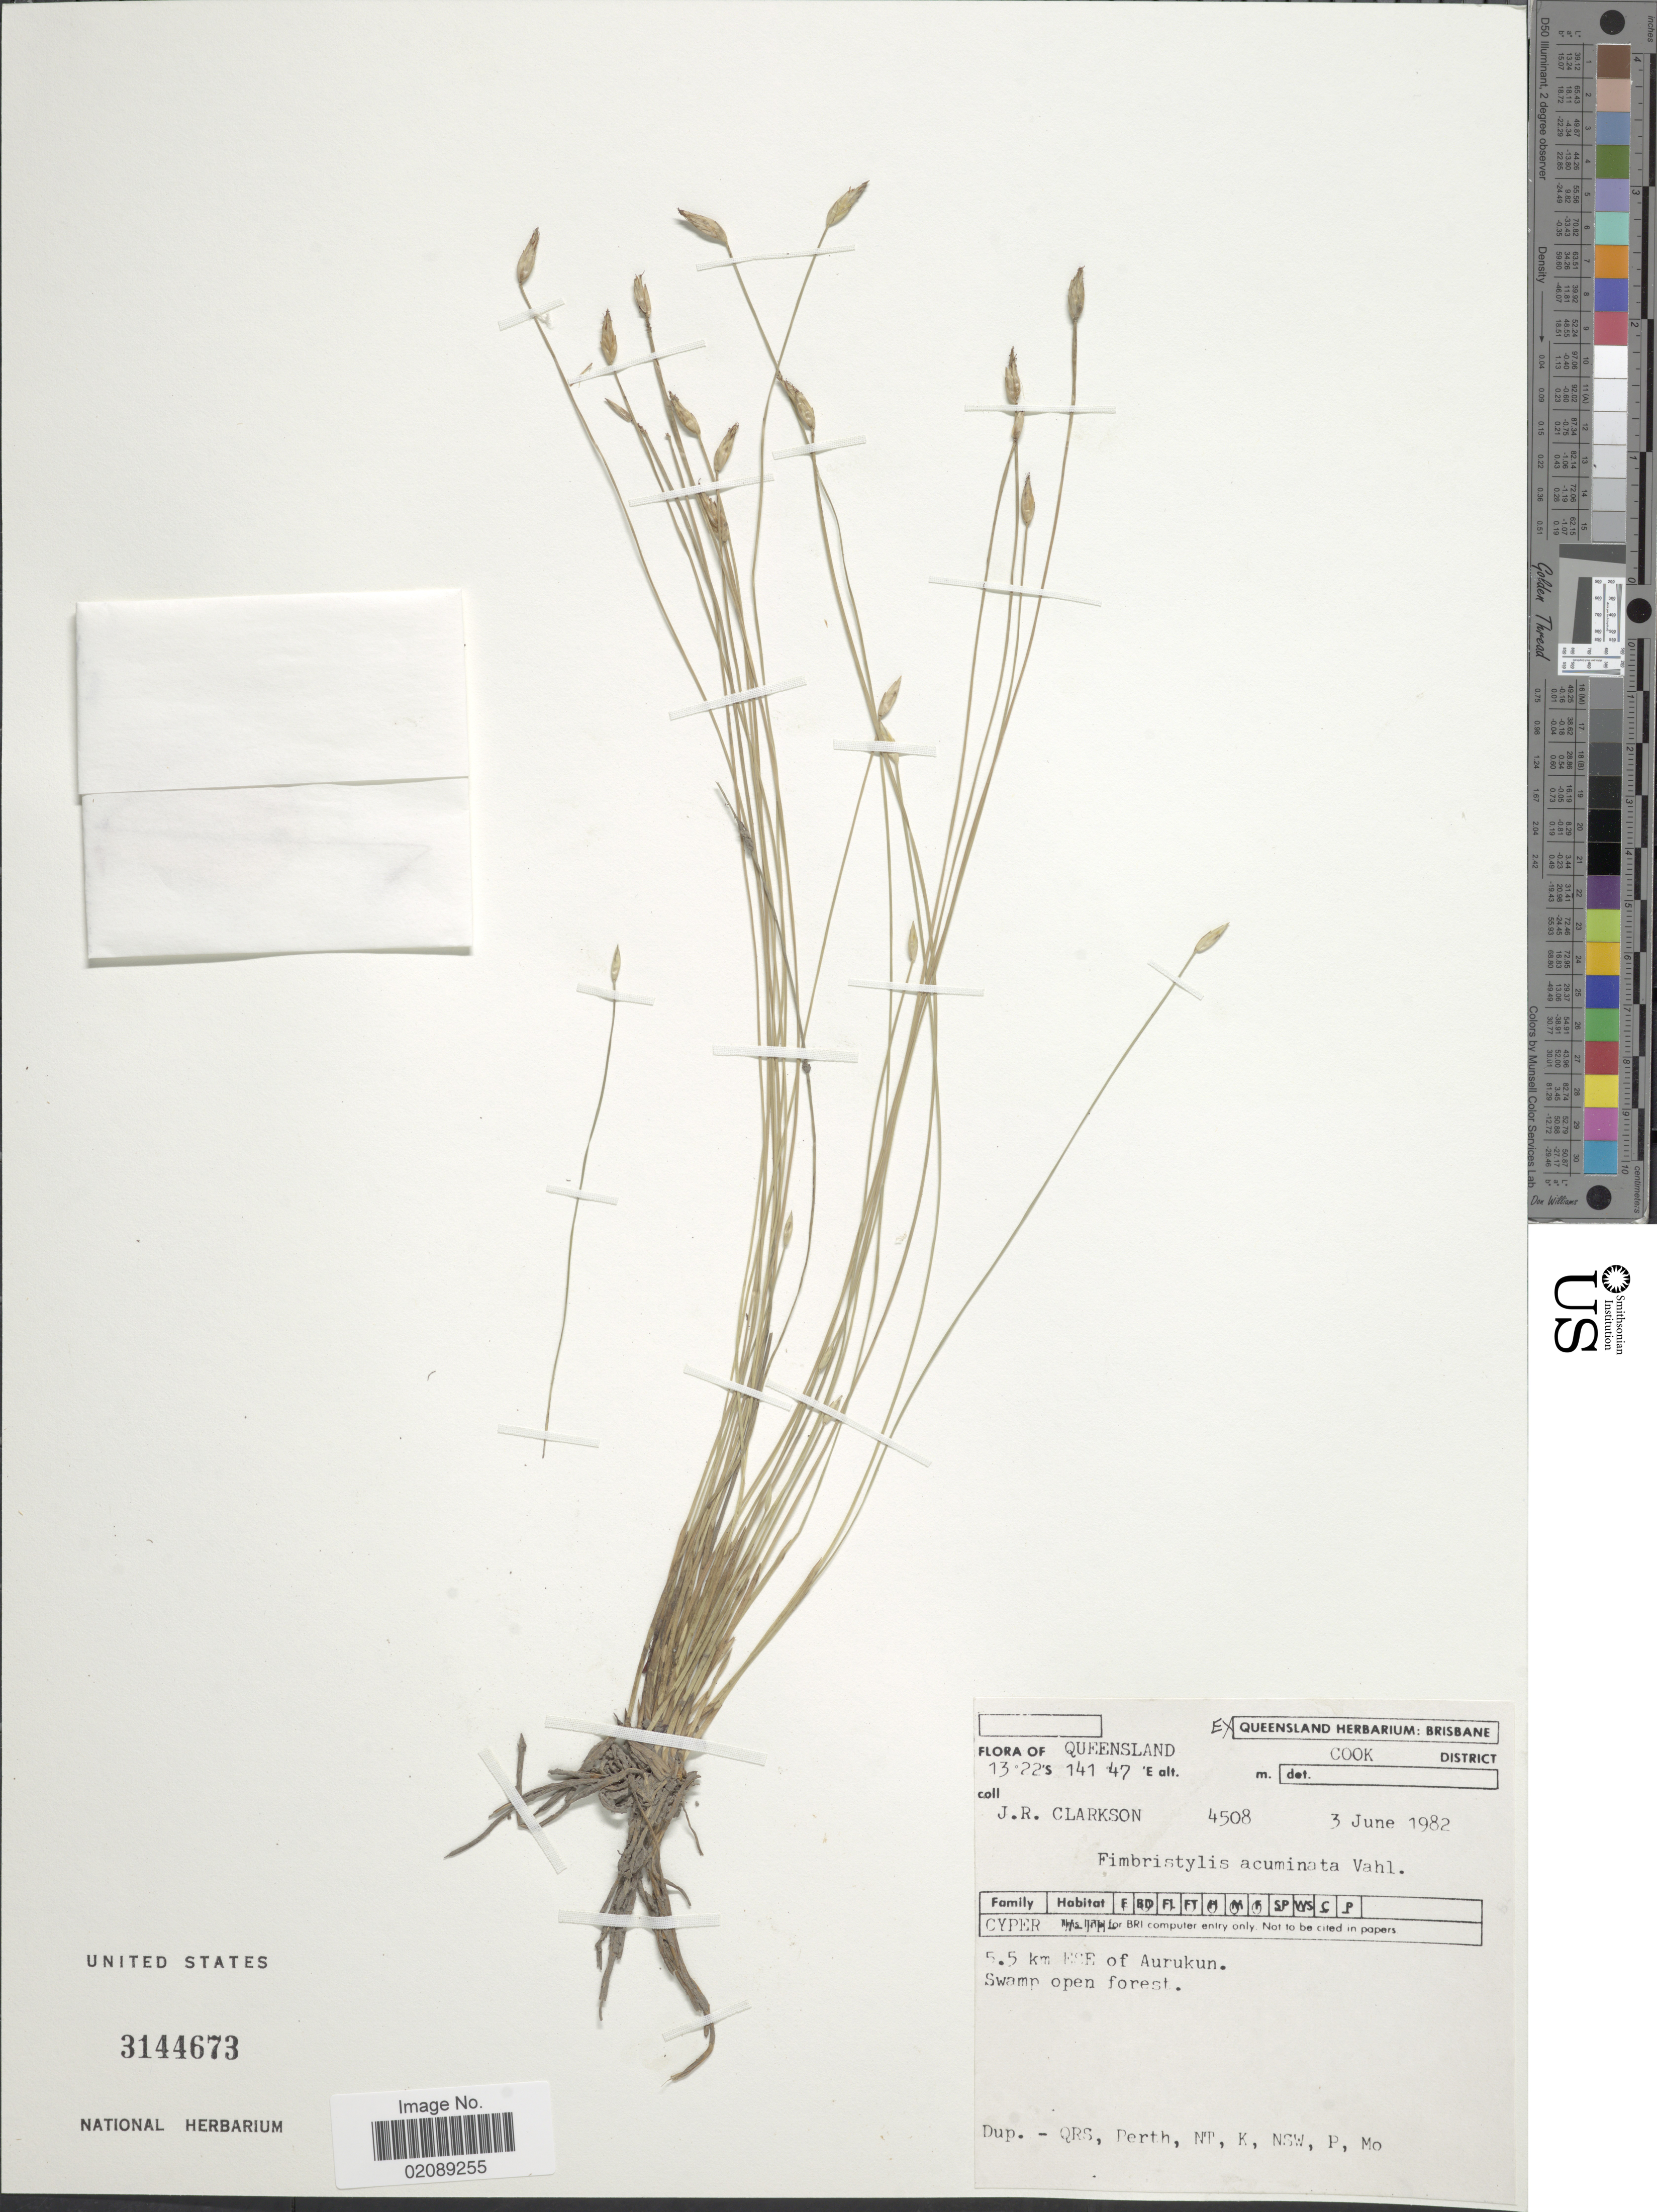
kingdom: Plantae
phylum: Tracheophyta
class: Liliopsida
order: Poales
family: Cyperaceae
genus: Fimbristylis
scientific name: Fimbristylis acuminata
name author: Vahl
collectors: J. Clarkson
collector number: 4508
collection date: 1982-06-03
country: Australia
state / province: Queensland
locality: Cook District. 5.5 km ESE of Aurukun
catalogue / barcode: US 3144673